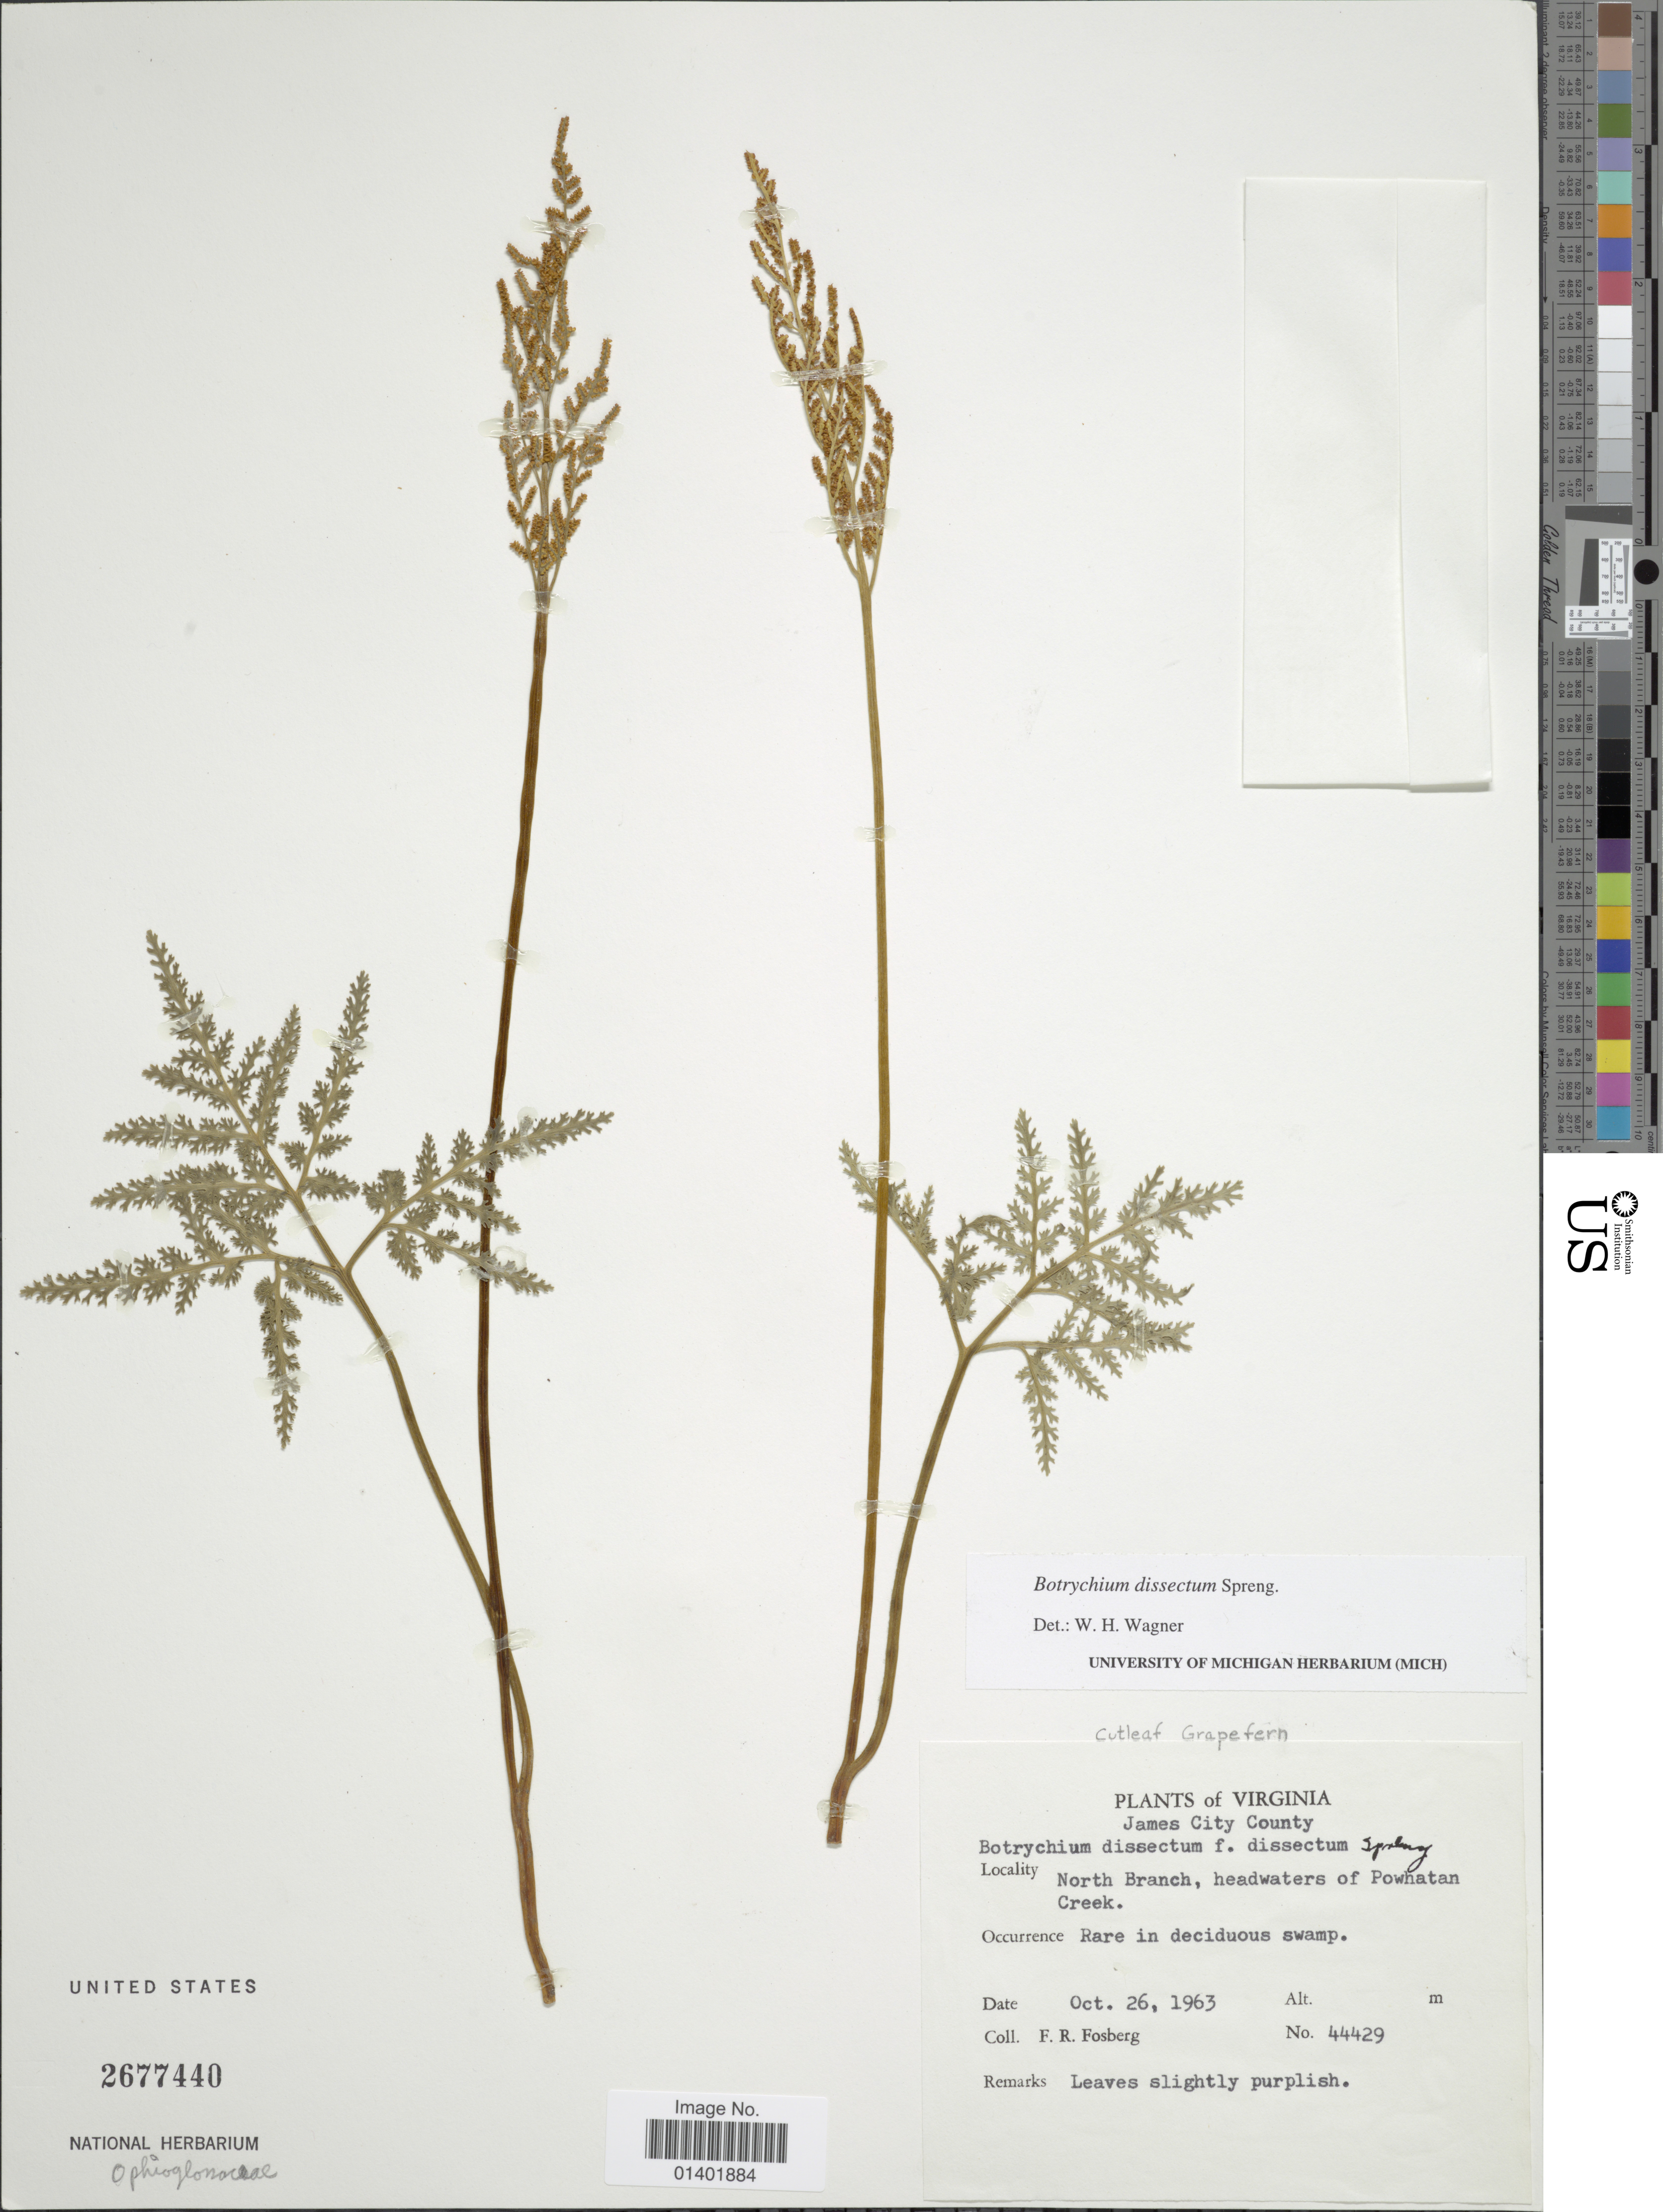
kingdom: Plantae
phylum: Tracheophyta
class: Polypodiopsida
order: Ophioglossales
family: Ophioglossaceae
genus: Botrychium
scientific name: Botrychium dissectum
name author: Spreng.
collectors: F. R. Fosberg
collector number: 44429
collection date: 1963-10-26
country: United States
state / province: Virginia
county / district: James City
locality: James City County, North Branch, headwaters of Powhatan Creek.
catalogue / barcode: US 2677440